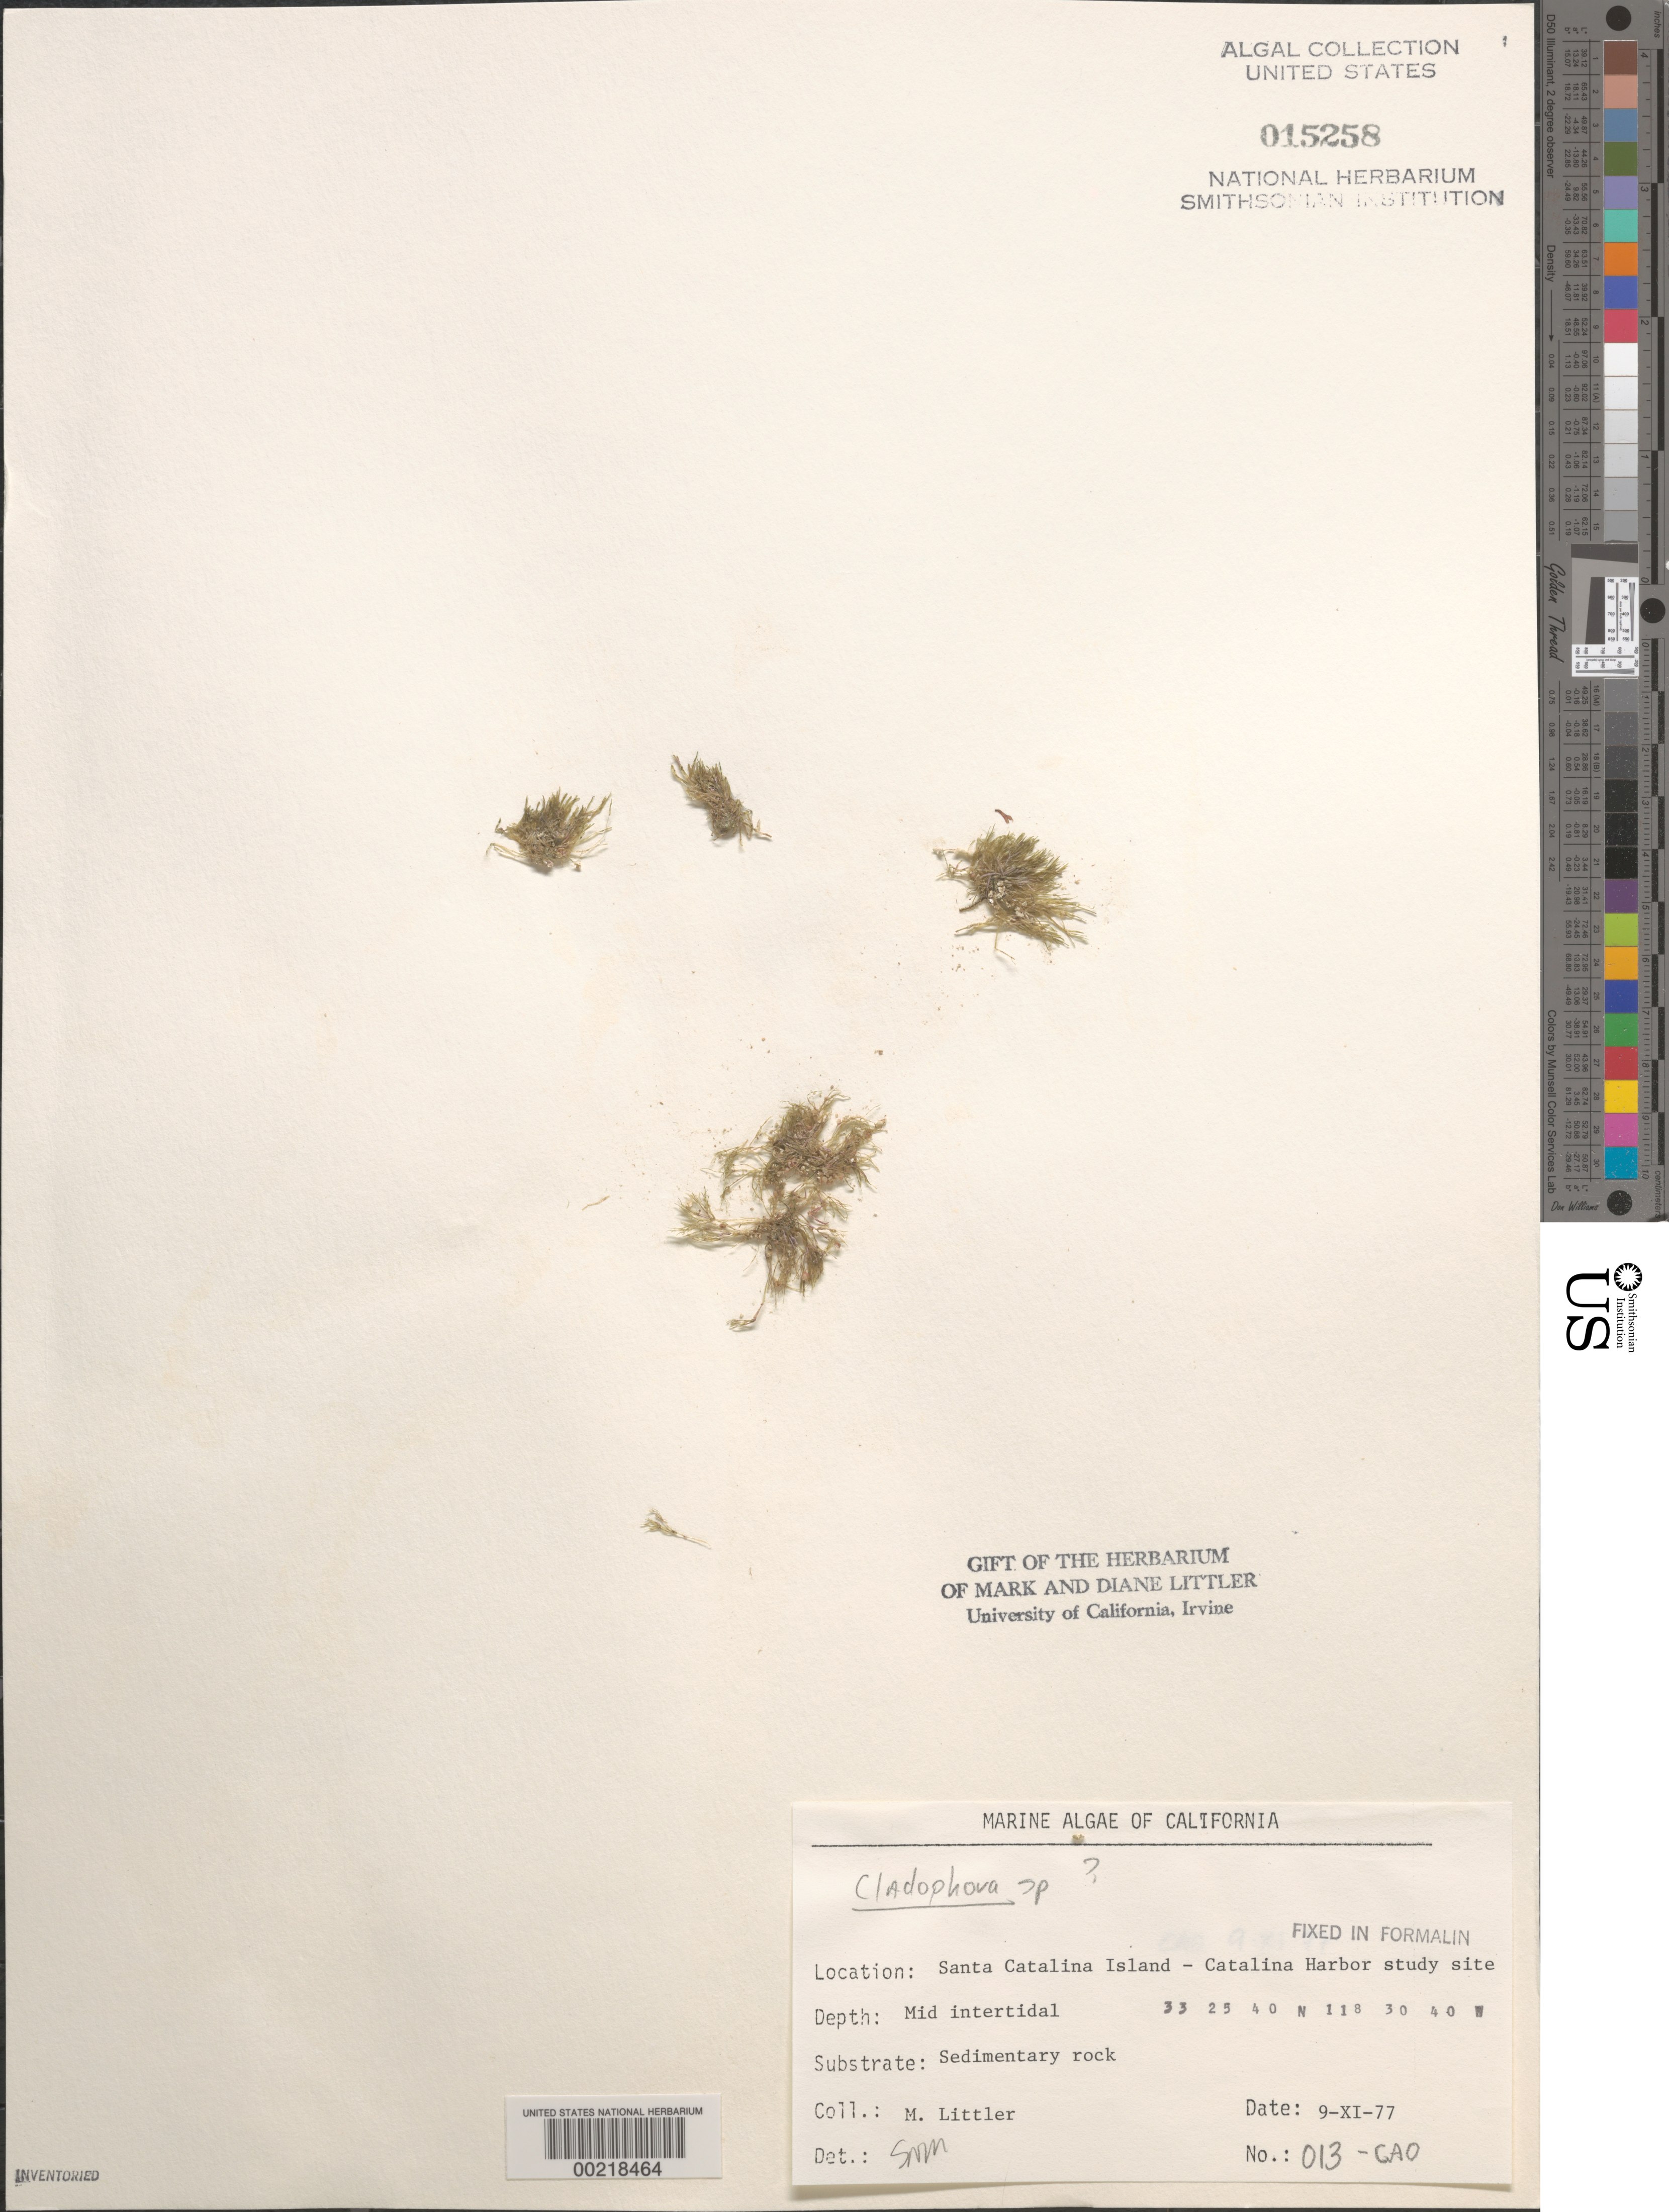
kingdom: Plantae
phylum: Chlorophyta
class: Ulvophyceae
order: Cladophorales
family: Cladophoraceae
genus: Cladophora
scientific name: Cladophora sp.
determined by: Murray, S. N.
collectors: S. N. Murray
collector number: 013-cao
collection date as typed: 09 Nov 1977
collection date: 1977-11-09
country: United States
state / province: California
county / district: Los Angeles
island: Santa Catalina Island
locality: Catalina Harbor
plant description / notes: BLM-SOCALBIGHT Rocky Intertidal Survey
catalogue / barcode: US 15258